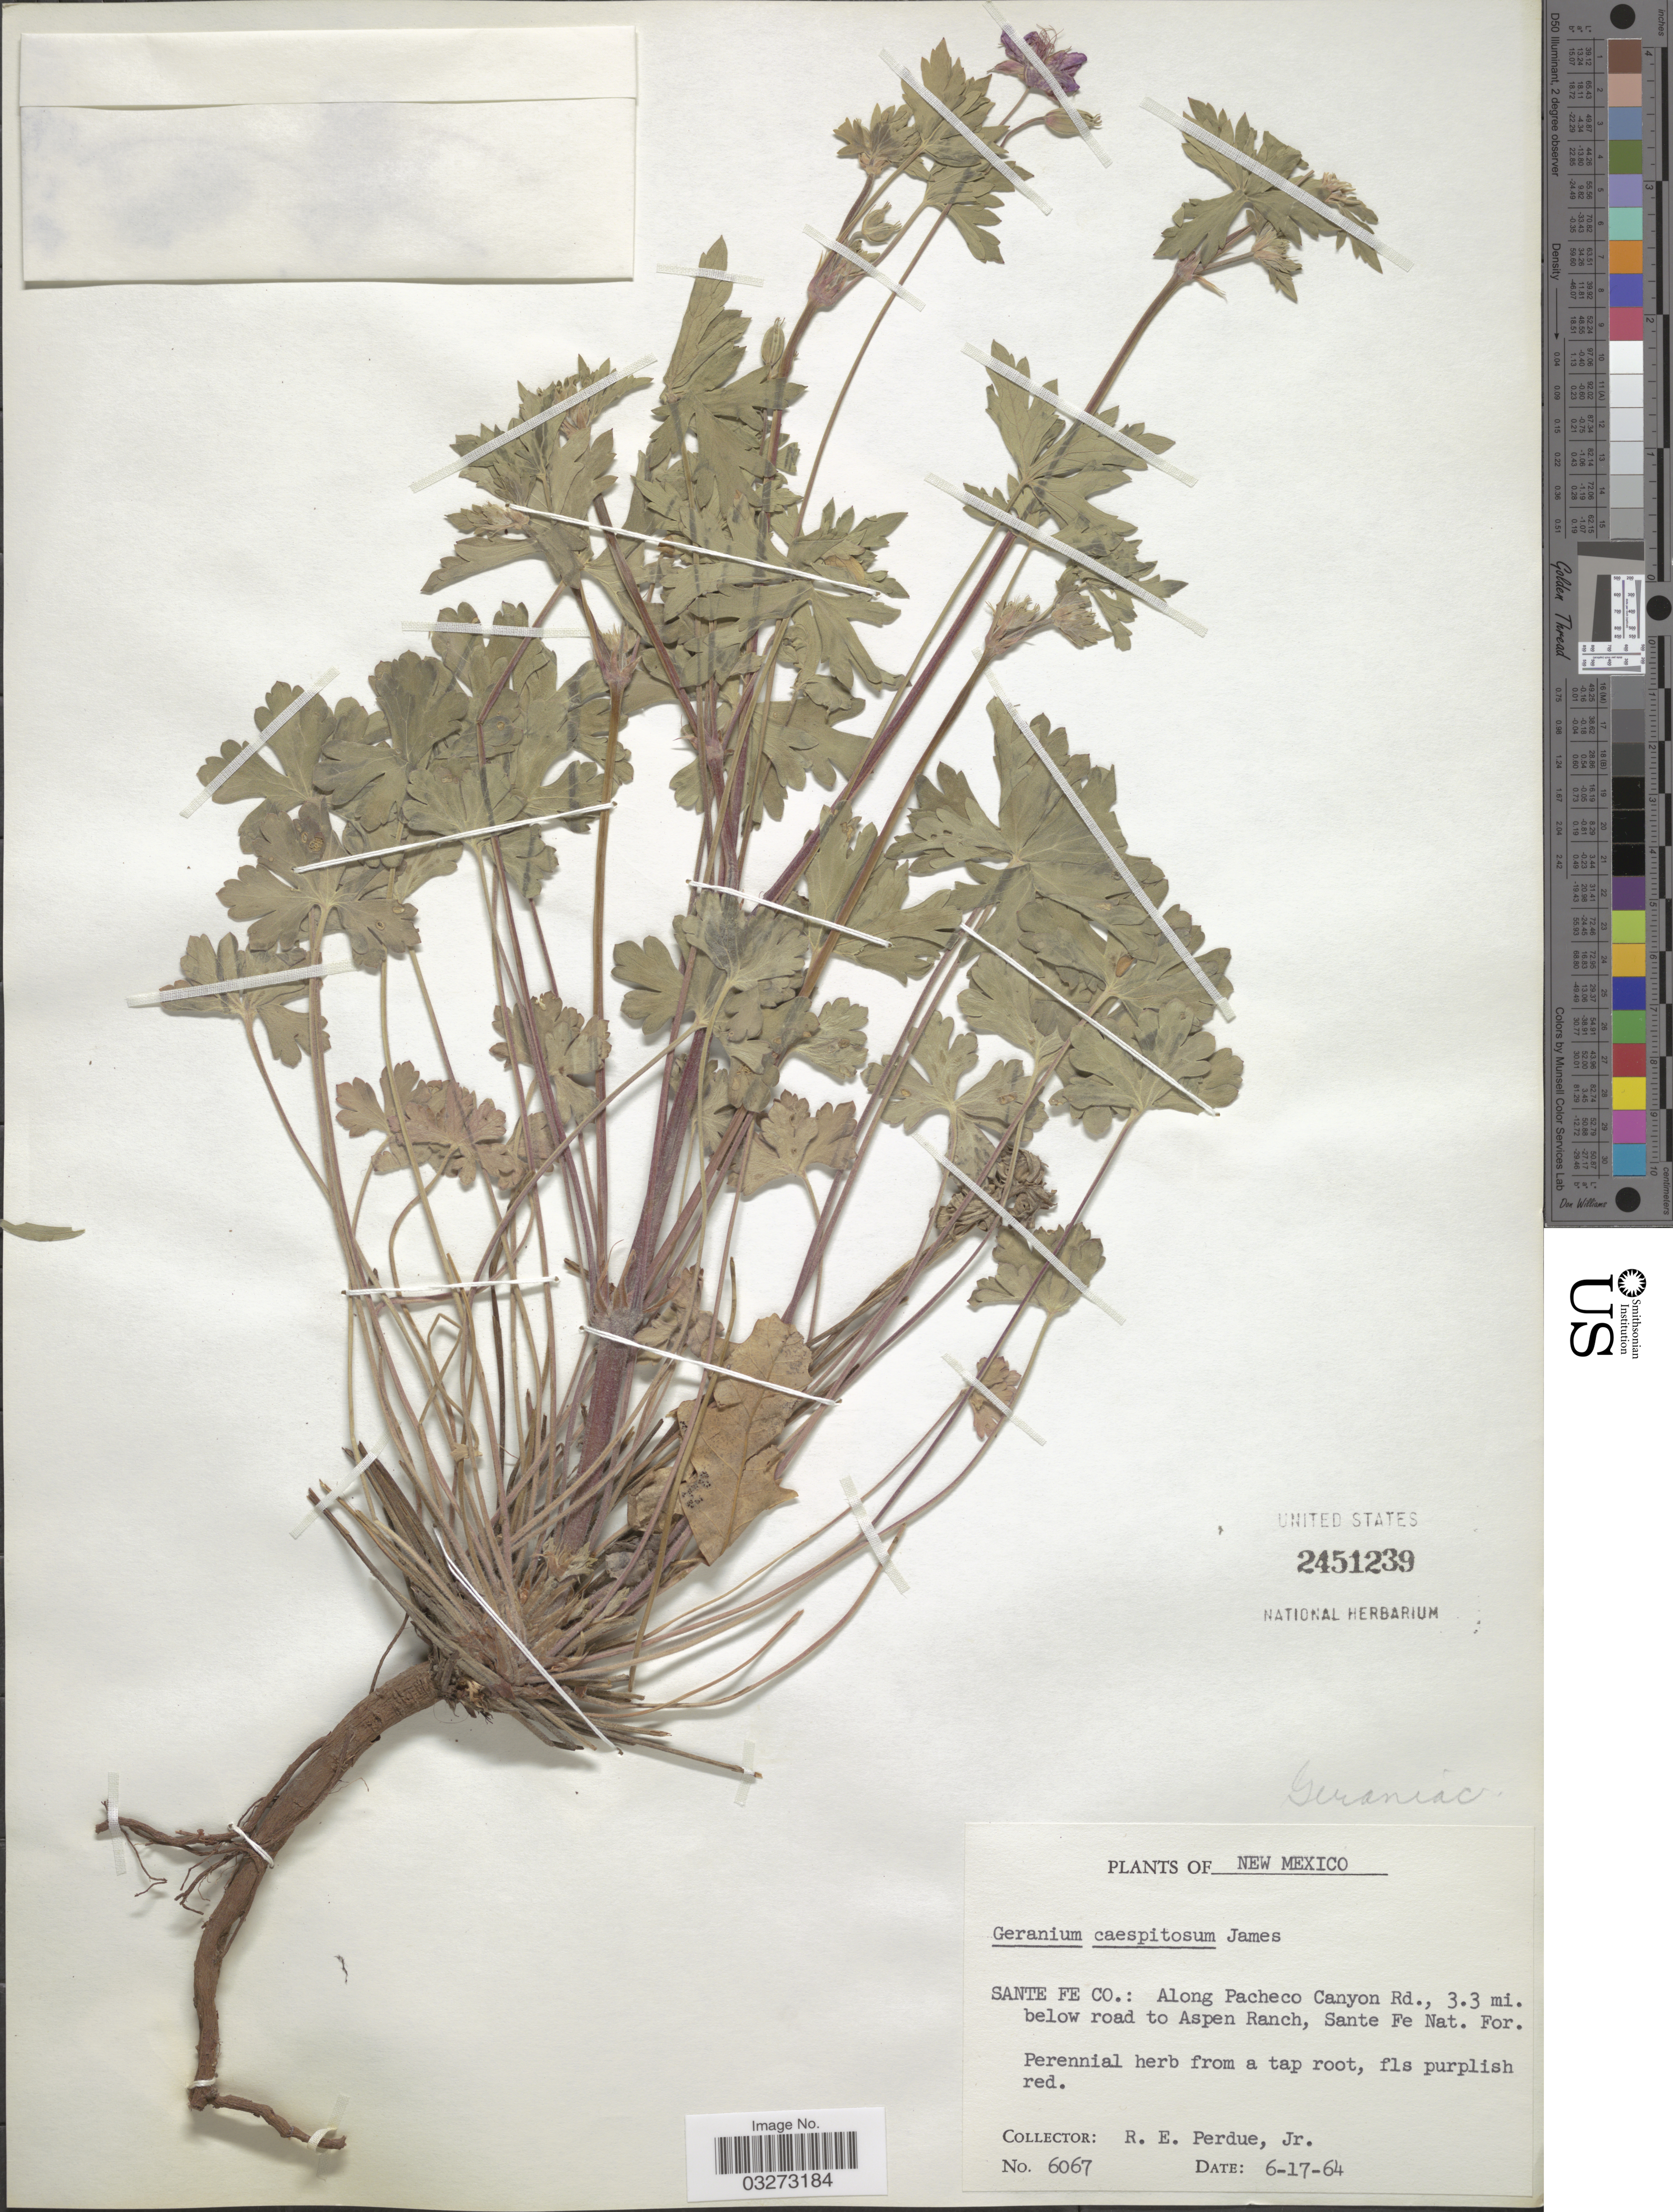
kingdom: Plantae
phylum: Tracheophyta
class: Magnoliopsida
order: Geraniales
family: Geraniaceae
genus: Geranium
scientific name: Geranium caespitosum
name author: E. James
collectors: R. E. Perdue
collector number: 6067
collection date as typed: Transcribed d/m/y: 17/6/64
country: United States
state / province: New Mexico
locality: Sante Fe Co.: Along Pacheco Canyon Rd., 3.3 mi. below road to Aspen Ranch, Sante Fe Nat. For.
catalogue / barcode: US 2451239